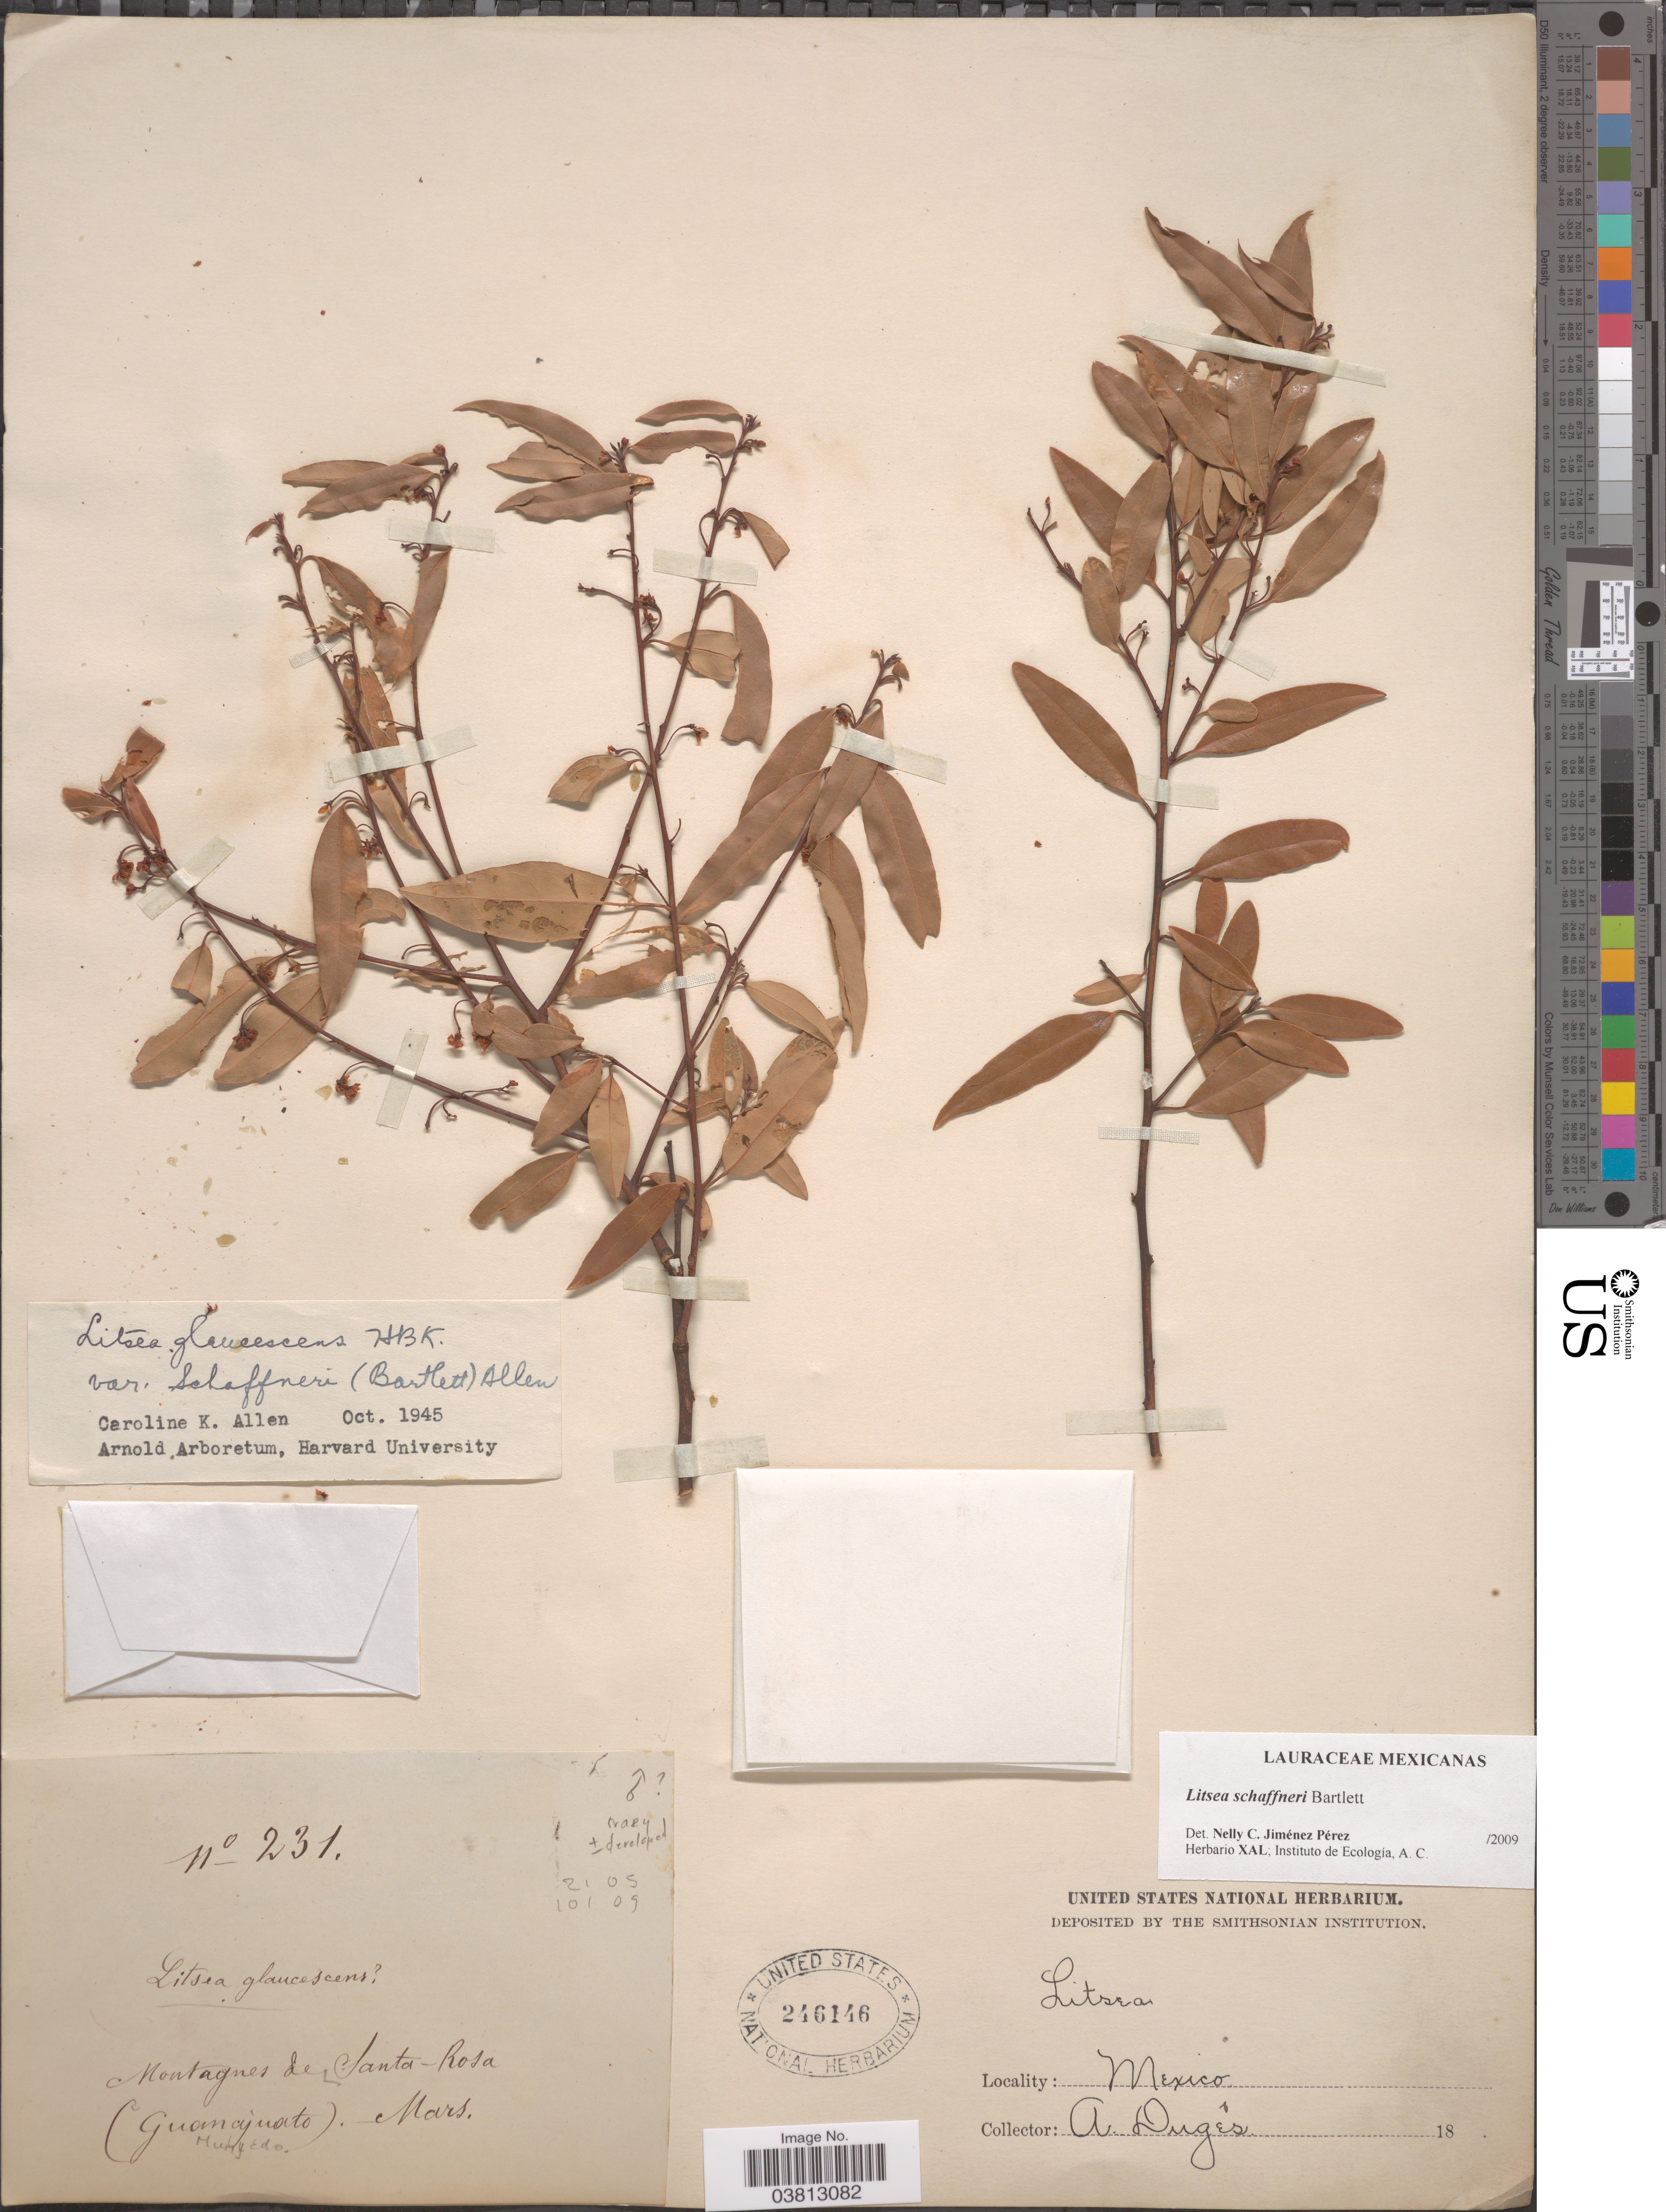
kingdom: Plantae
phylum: Tracheophyta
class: Magnoliopsida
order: Laurales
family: Lauraceae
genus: Litsea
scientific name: Litsea schaffneri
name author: Bartlett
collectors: A. Duges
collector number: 231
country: Mexico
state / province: Guanajuato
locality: Montagnes de Santa - Rosa. (Guanajuato) Mun y Edo [interpreted].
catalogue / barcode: US 246146